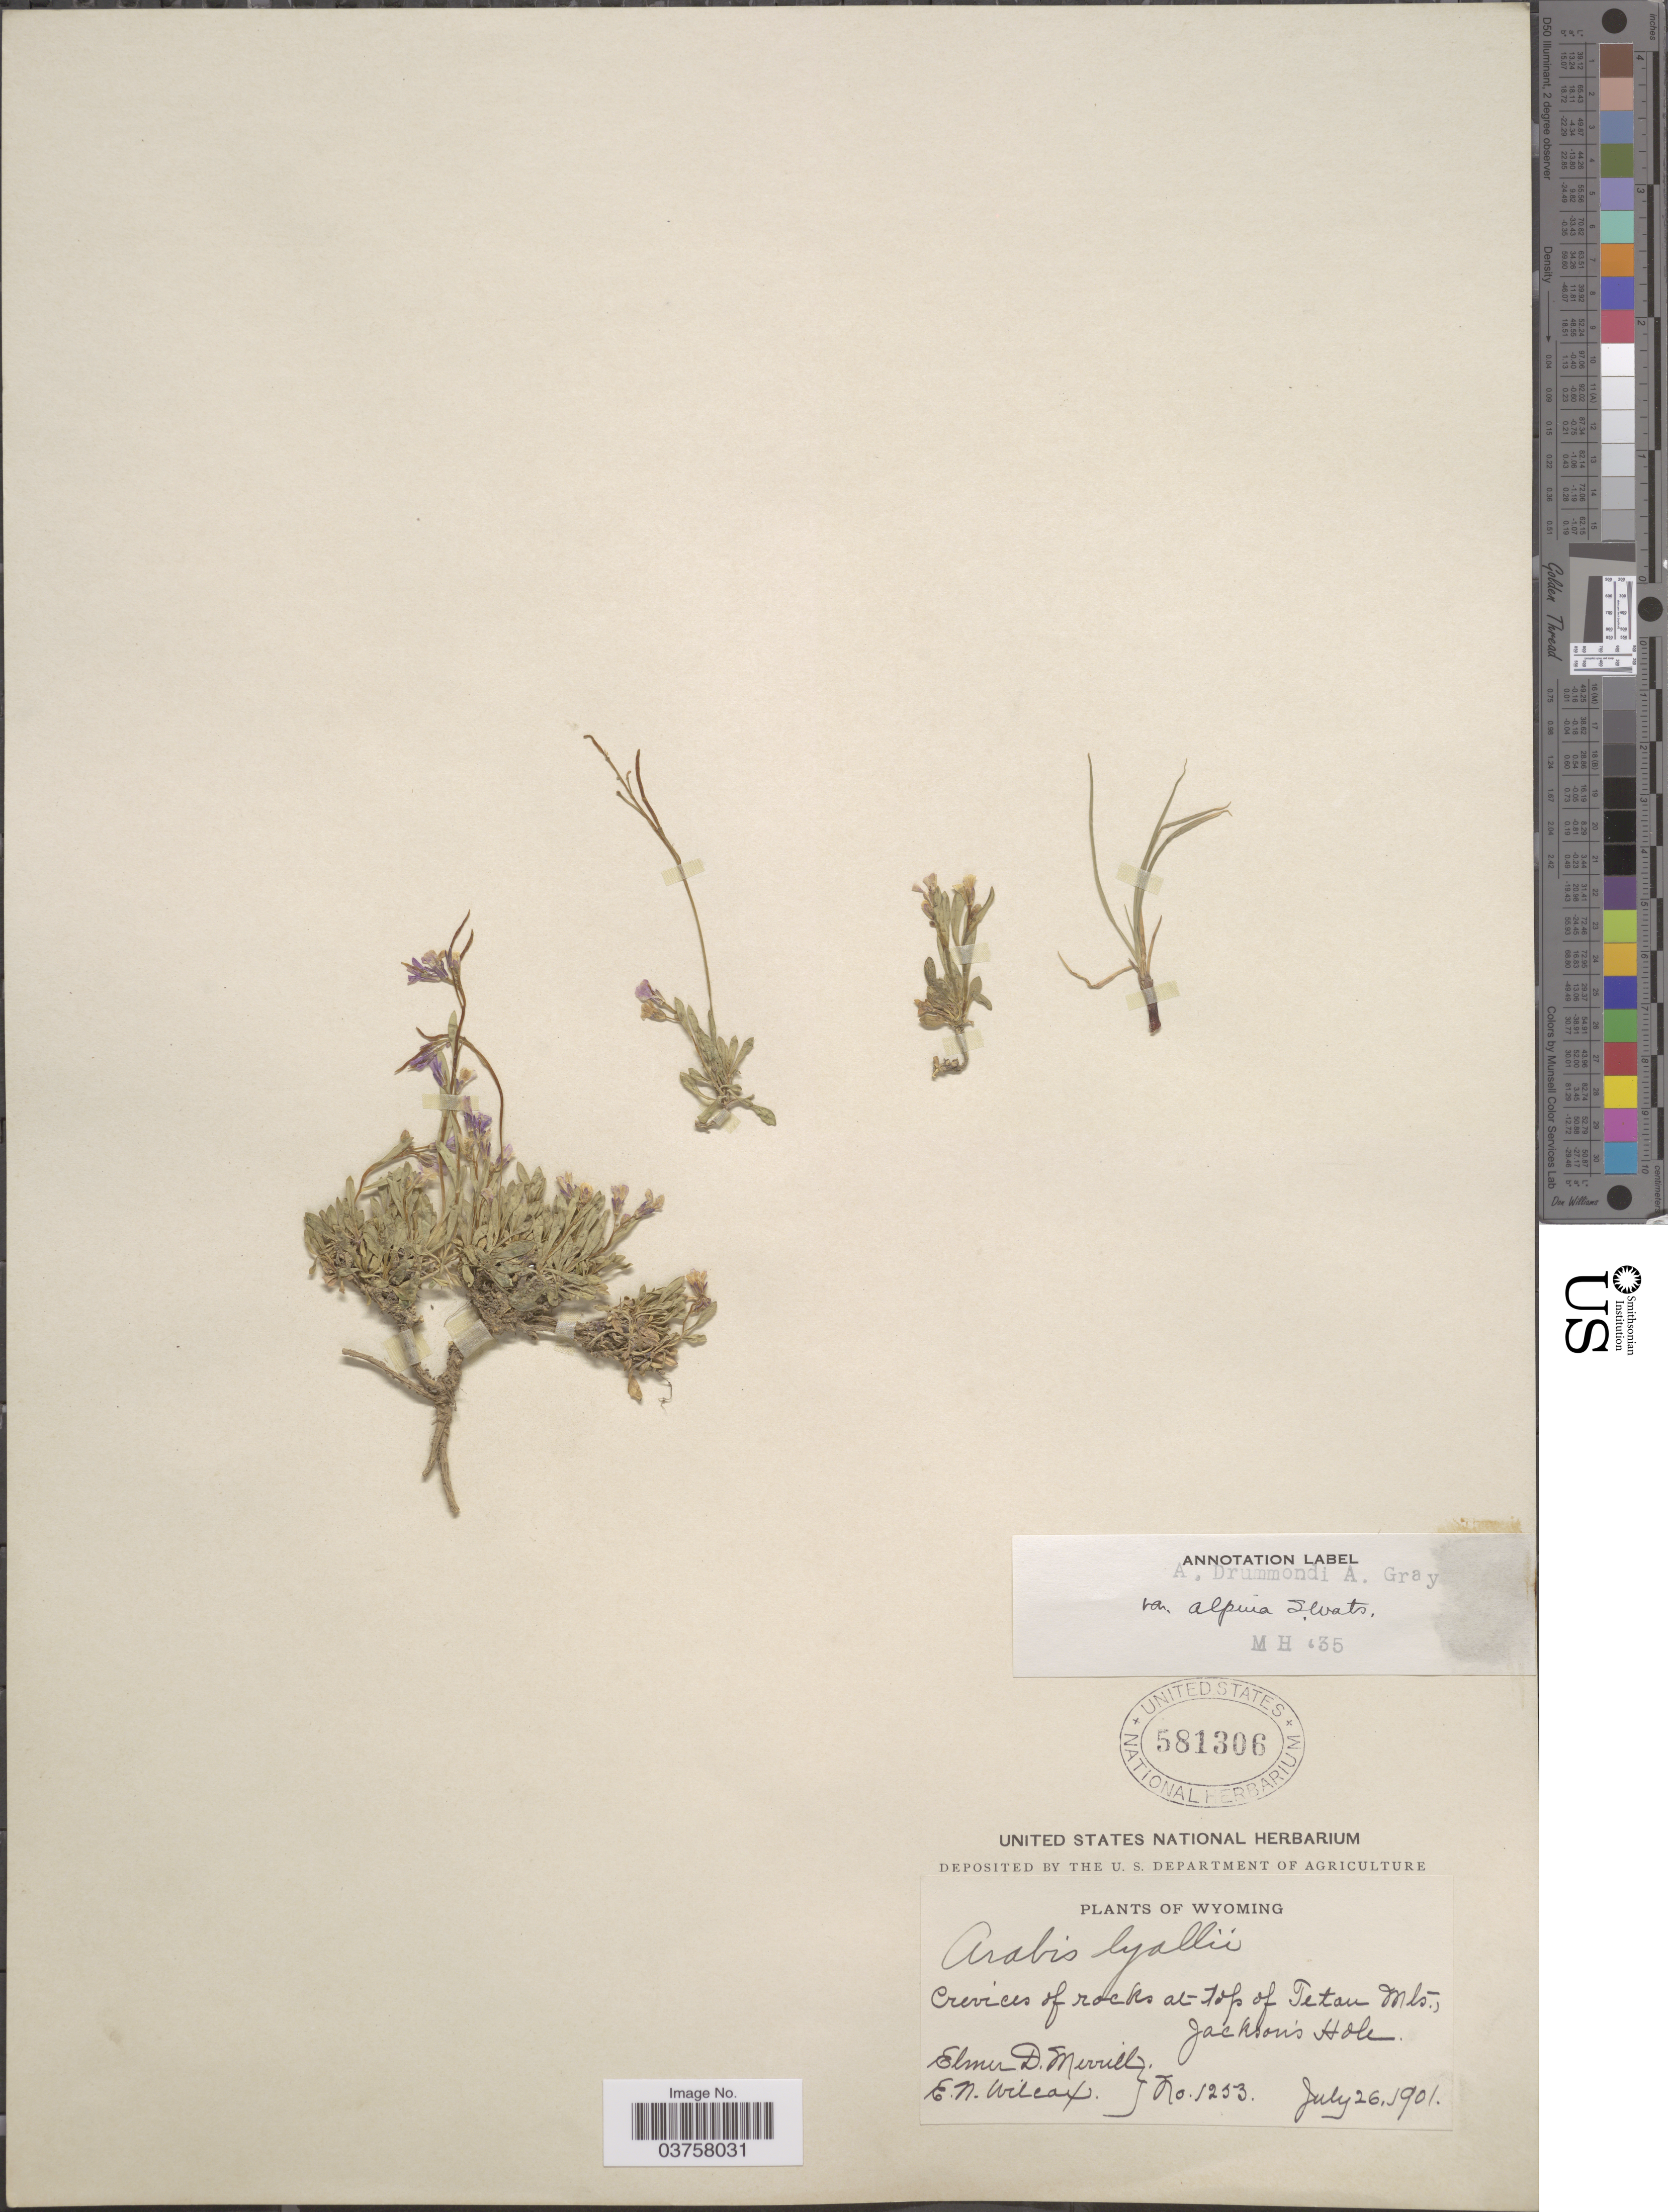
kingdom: Plantae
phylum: Tracheophyta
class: Magnoliopsida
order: Brassicales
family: Brassicaceae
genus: Arabis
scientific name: Arabis lyallii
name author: S. Watson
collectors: E. D. Merrill & E. Wilcox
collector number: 1253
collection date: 1901-07-26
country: United States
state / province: Wyoming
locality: Top of Teton Mts. Jackson's Hole.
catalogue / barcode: US 581306